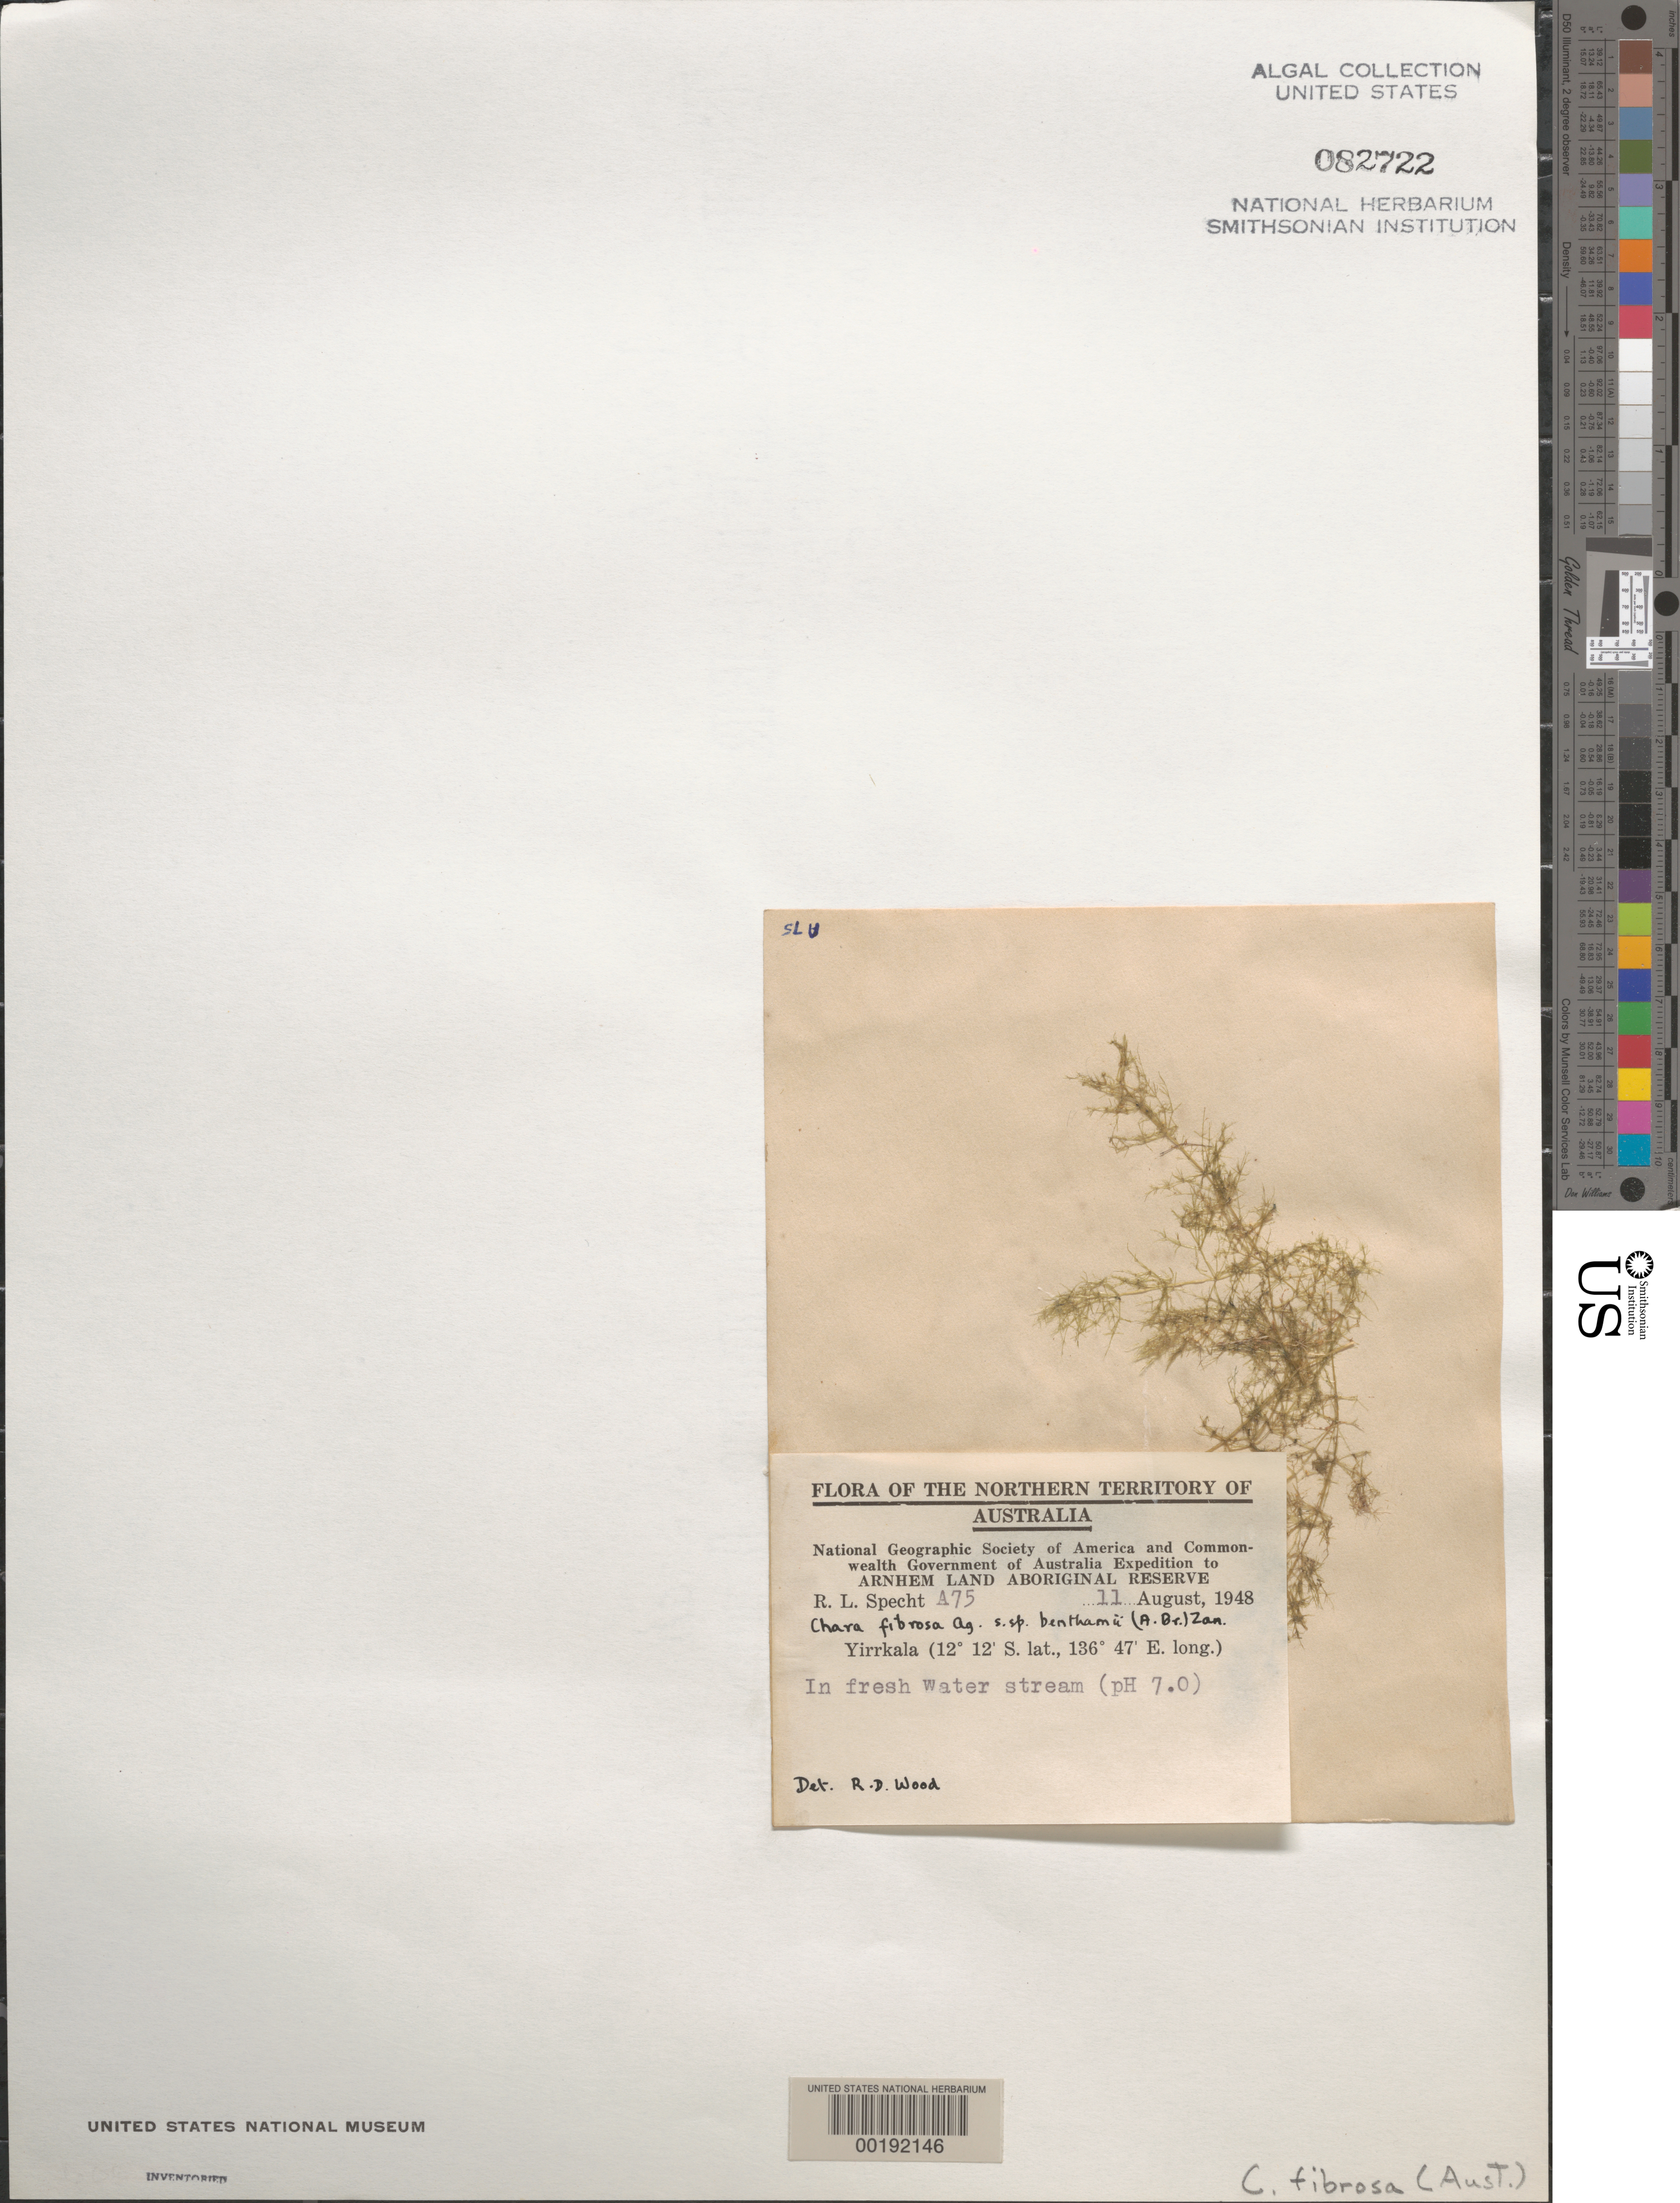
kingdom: Plantae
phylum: Charophyta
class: Charophyceae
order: Charales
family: Characeae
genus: Chara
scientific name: Chara fibrosa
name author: C. Agardh ex Bruzelius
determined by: Wood, R. D.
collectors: R. L. Specht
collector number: A75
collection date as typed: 11 Aug 1948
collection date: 1948-08-11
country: Australia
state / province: Northern Territory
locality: Yirrkala, Arnhem Land Aboriginal Reserve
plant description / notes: National Geographic Society of America and Commonwealth Government of Australia Expedition to Arnhem Land Aboriginal Reserve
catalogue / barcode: US 82722